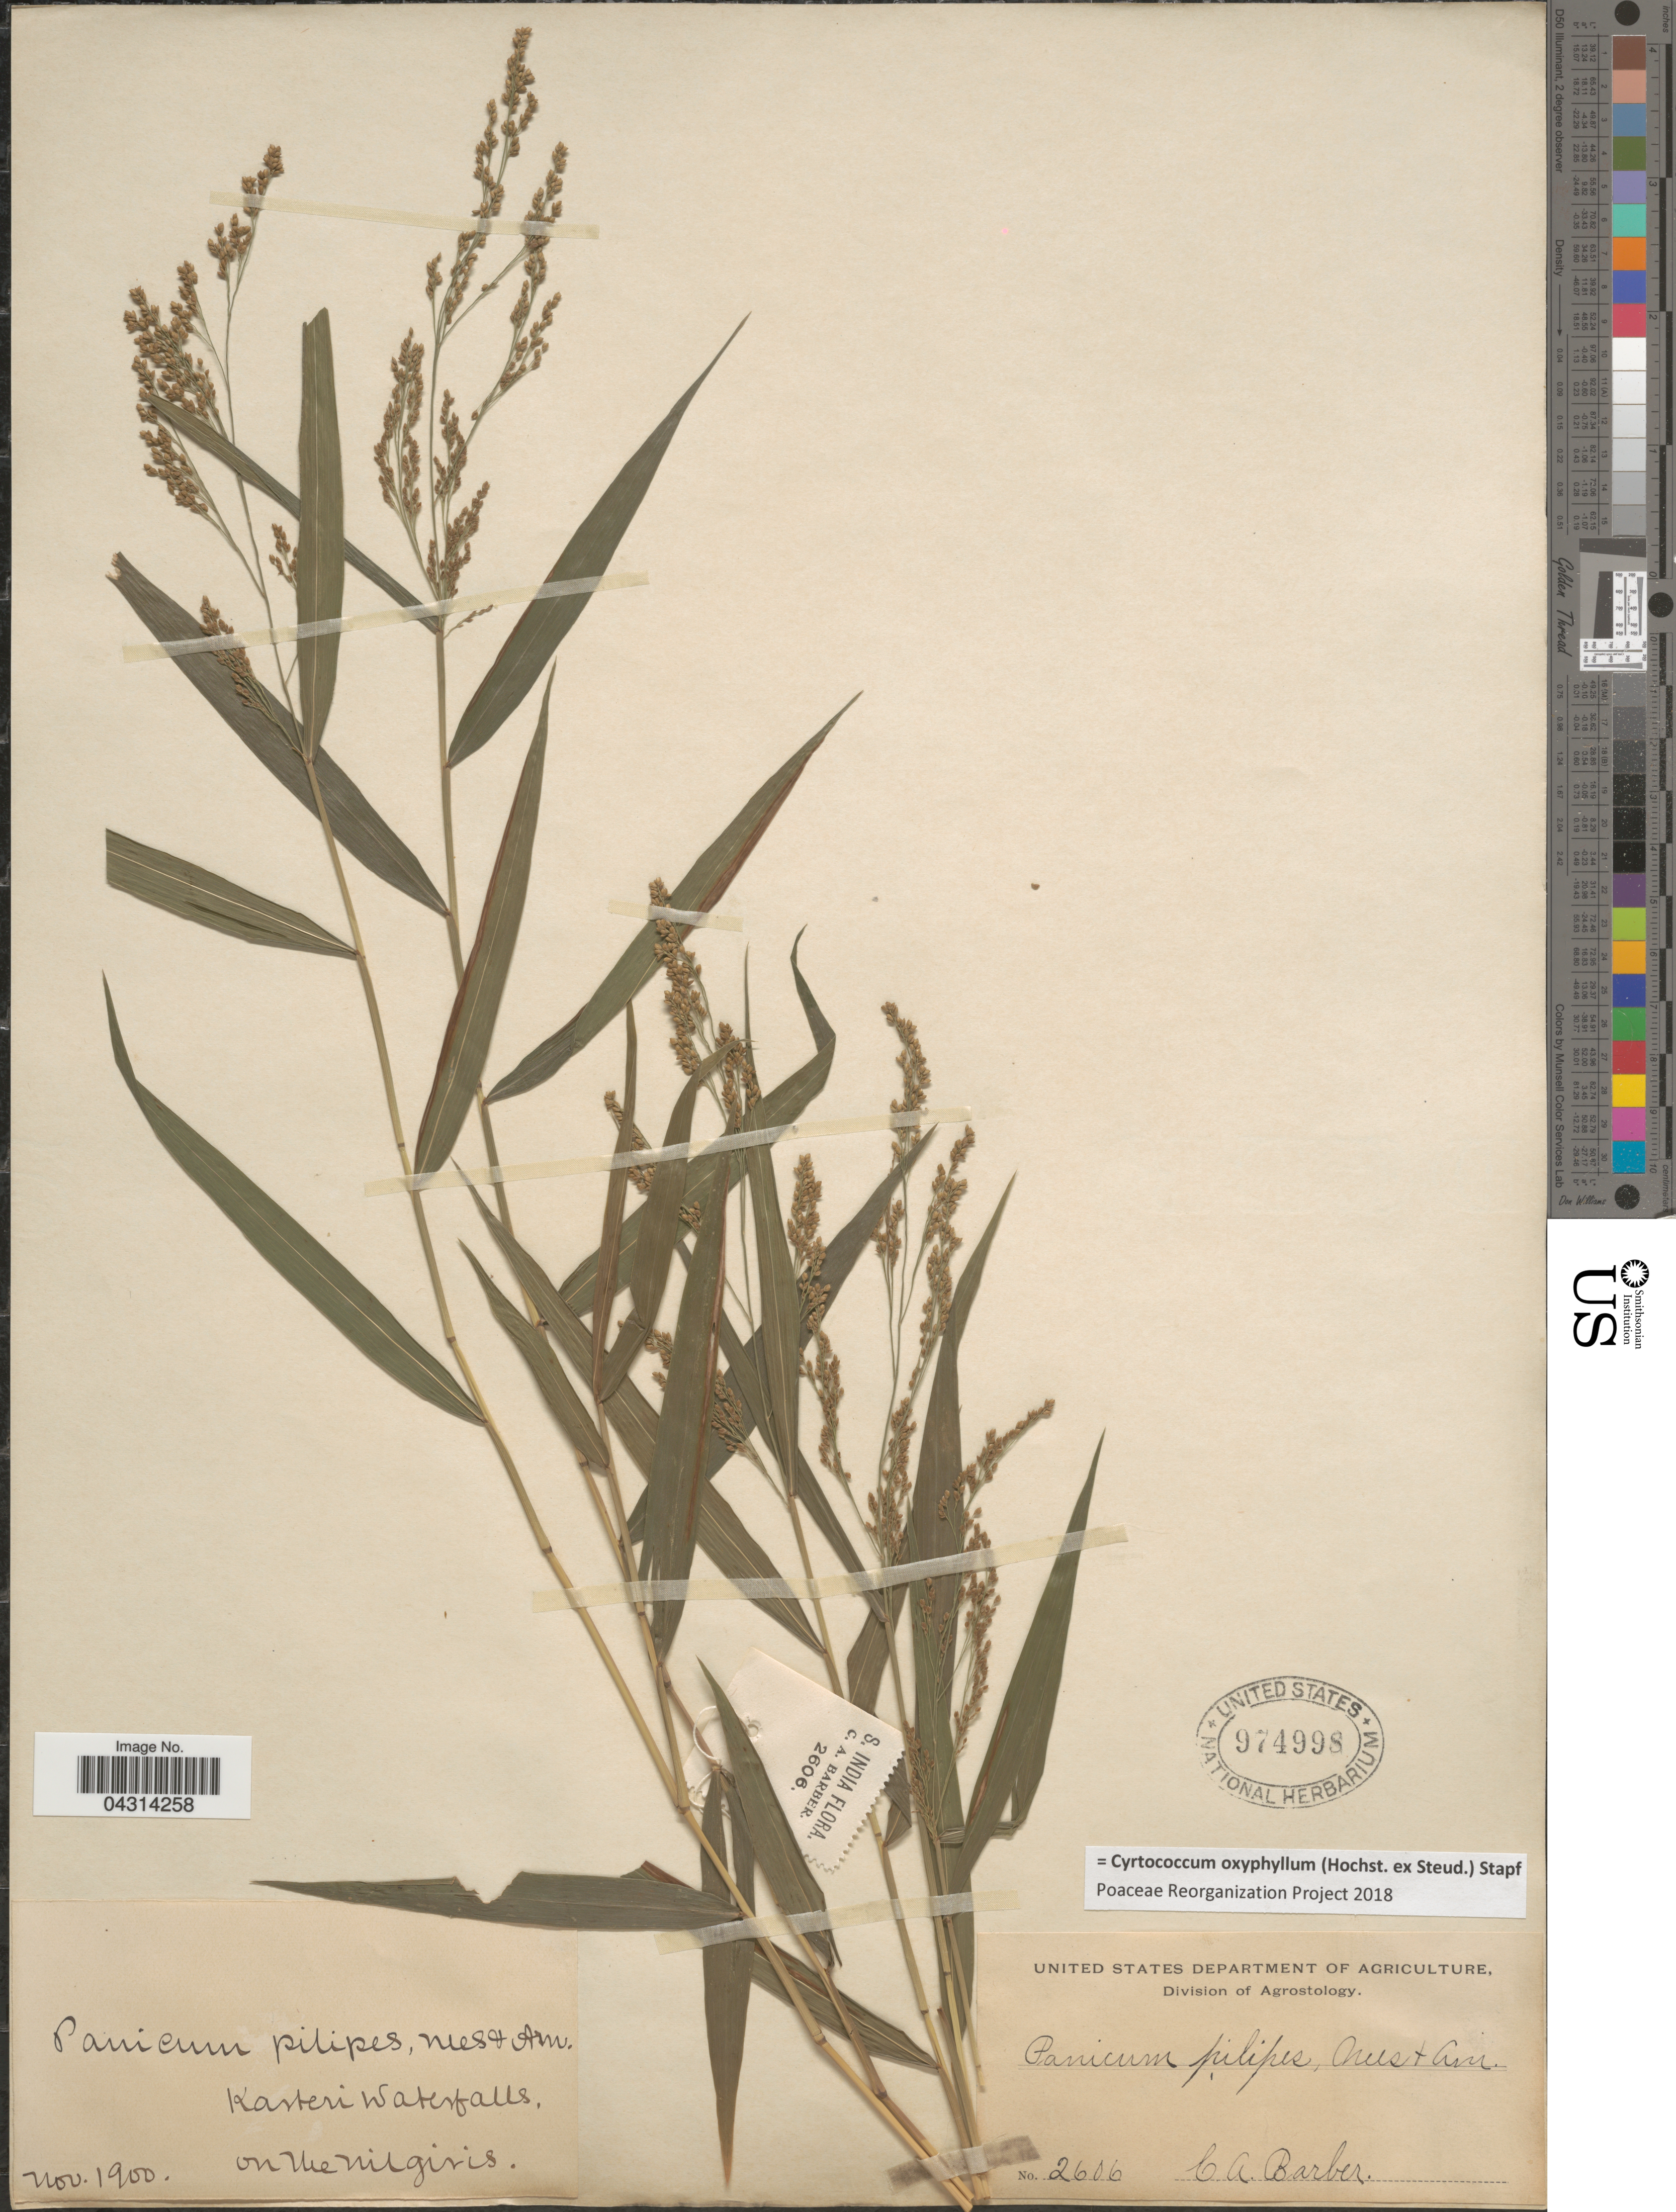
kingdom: Plantae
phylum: Tracheophyta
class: Liliopsida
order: Poales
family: Poaceae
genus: Cyrtococcum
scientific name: Cyrtococcum oxyphyllum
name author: (Steud.) Stapf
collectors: C. Barber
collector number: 2606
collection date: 1900-11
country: India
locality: S. India. Kasteri Waterfalls, on the Nilgiris.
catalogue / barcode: US 974998